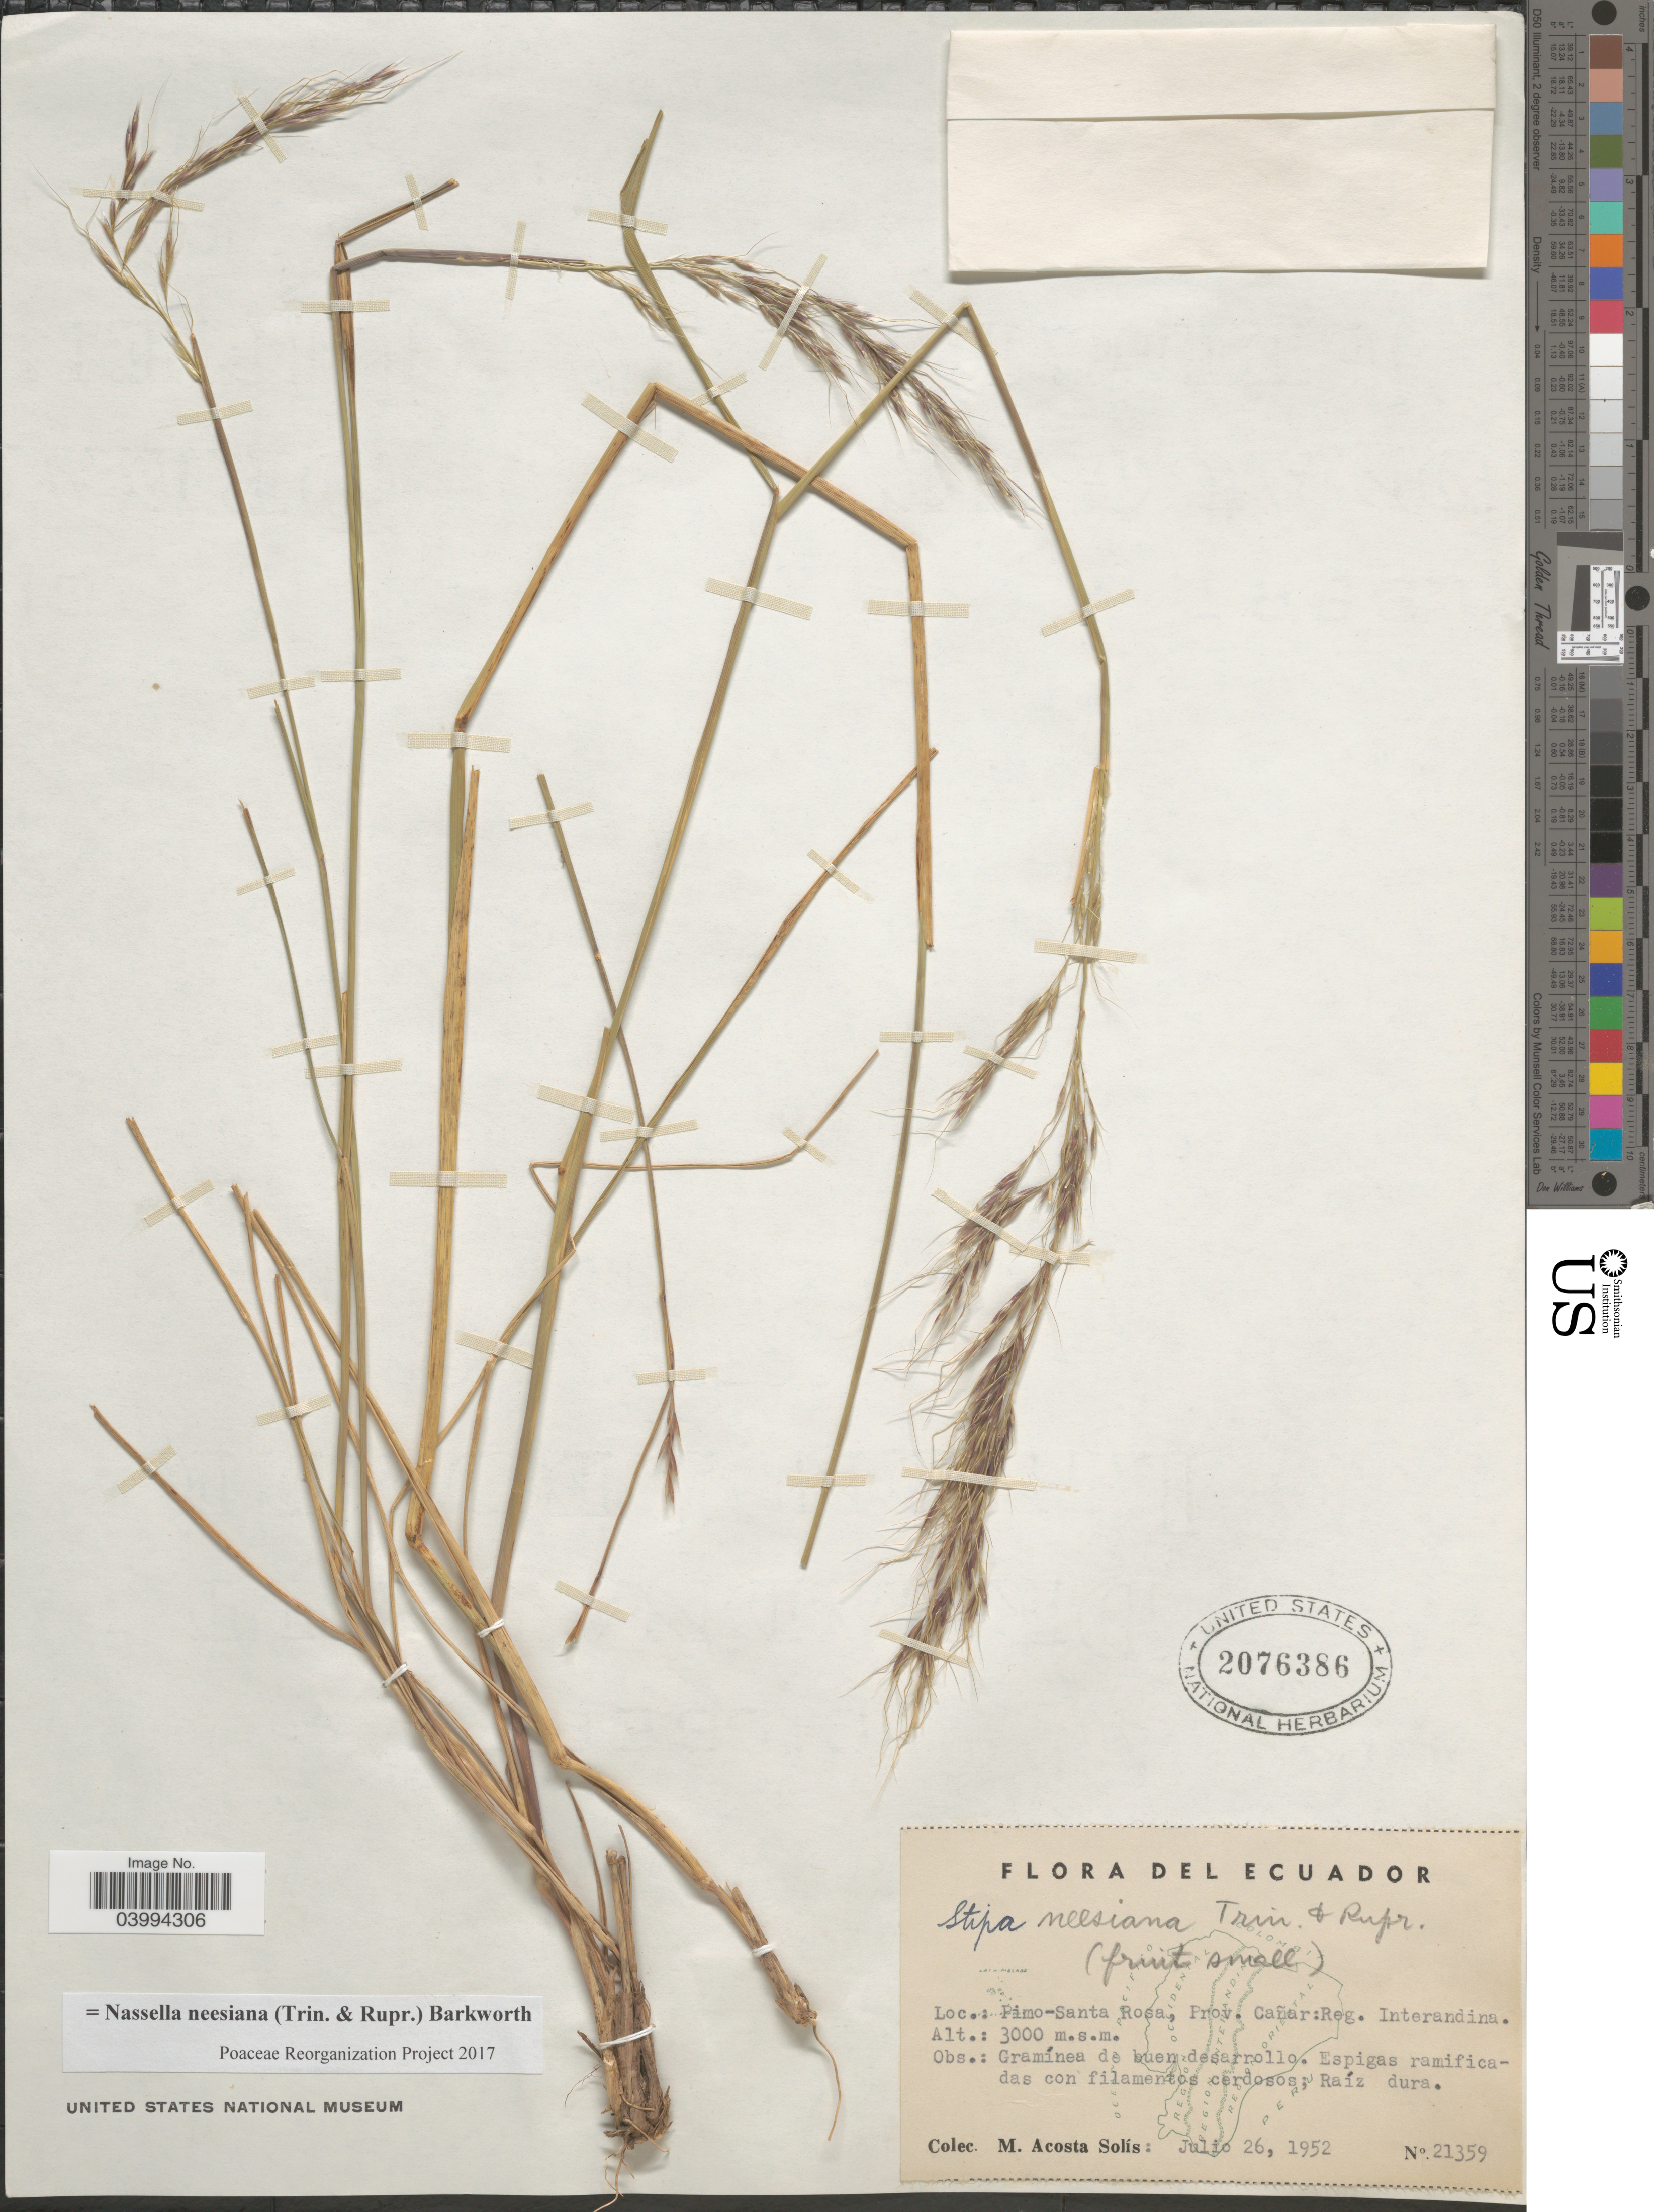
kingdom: Plantae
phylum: Tracheophyta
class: Liliopsida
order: Poales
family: Poaceae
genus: Nassella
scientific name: Nassella neesiana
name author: (Trin. & Rupr.) Barkworth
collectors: M. Acosta Solis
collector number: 21359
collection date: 1952-07-26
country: Ecuador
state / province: Cañar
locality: Pimo-Santa Rosa: Interandina.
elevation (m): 3000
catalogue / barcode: US 2076386